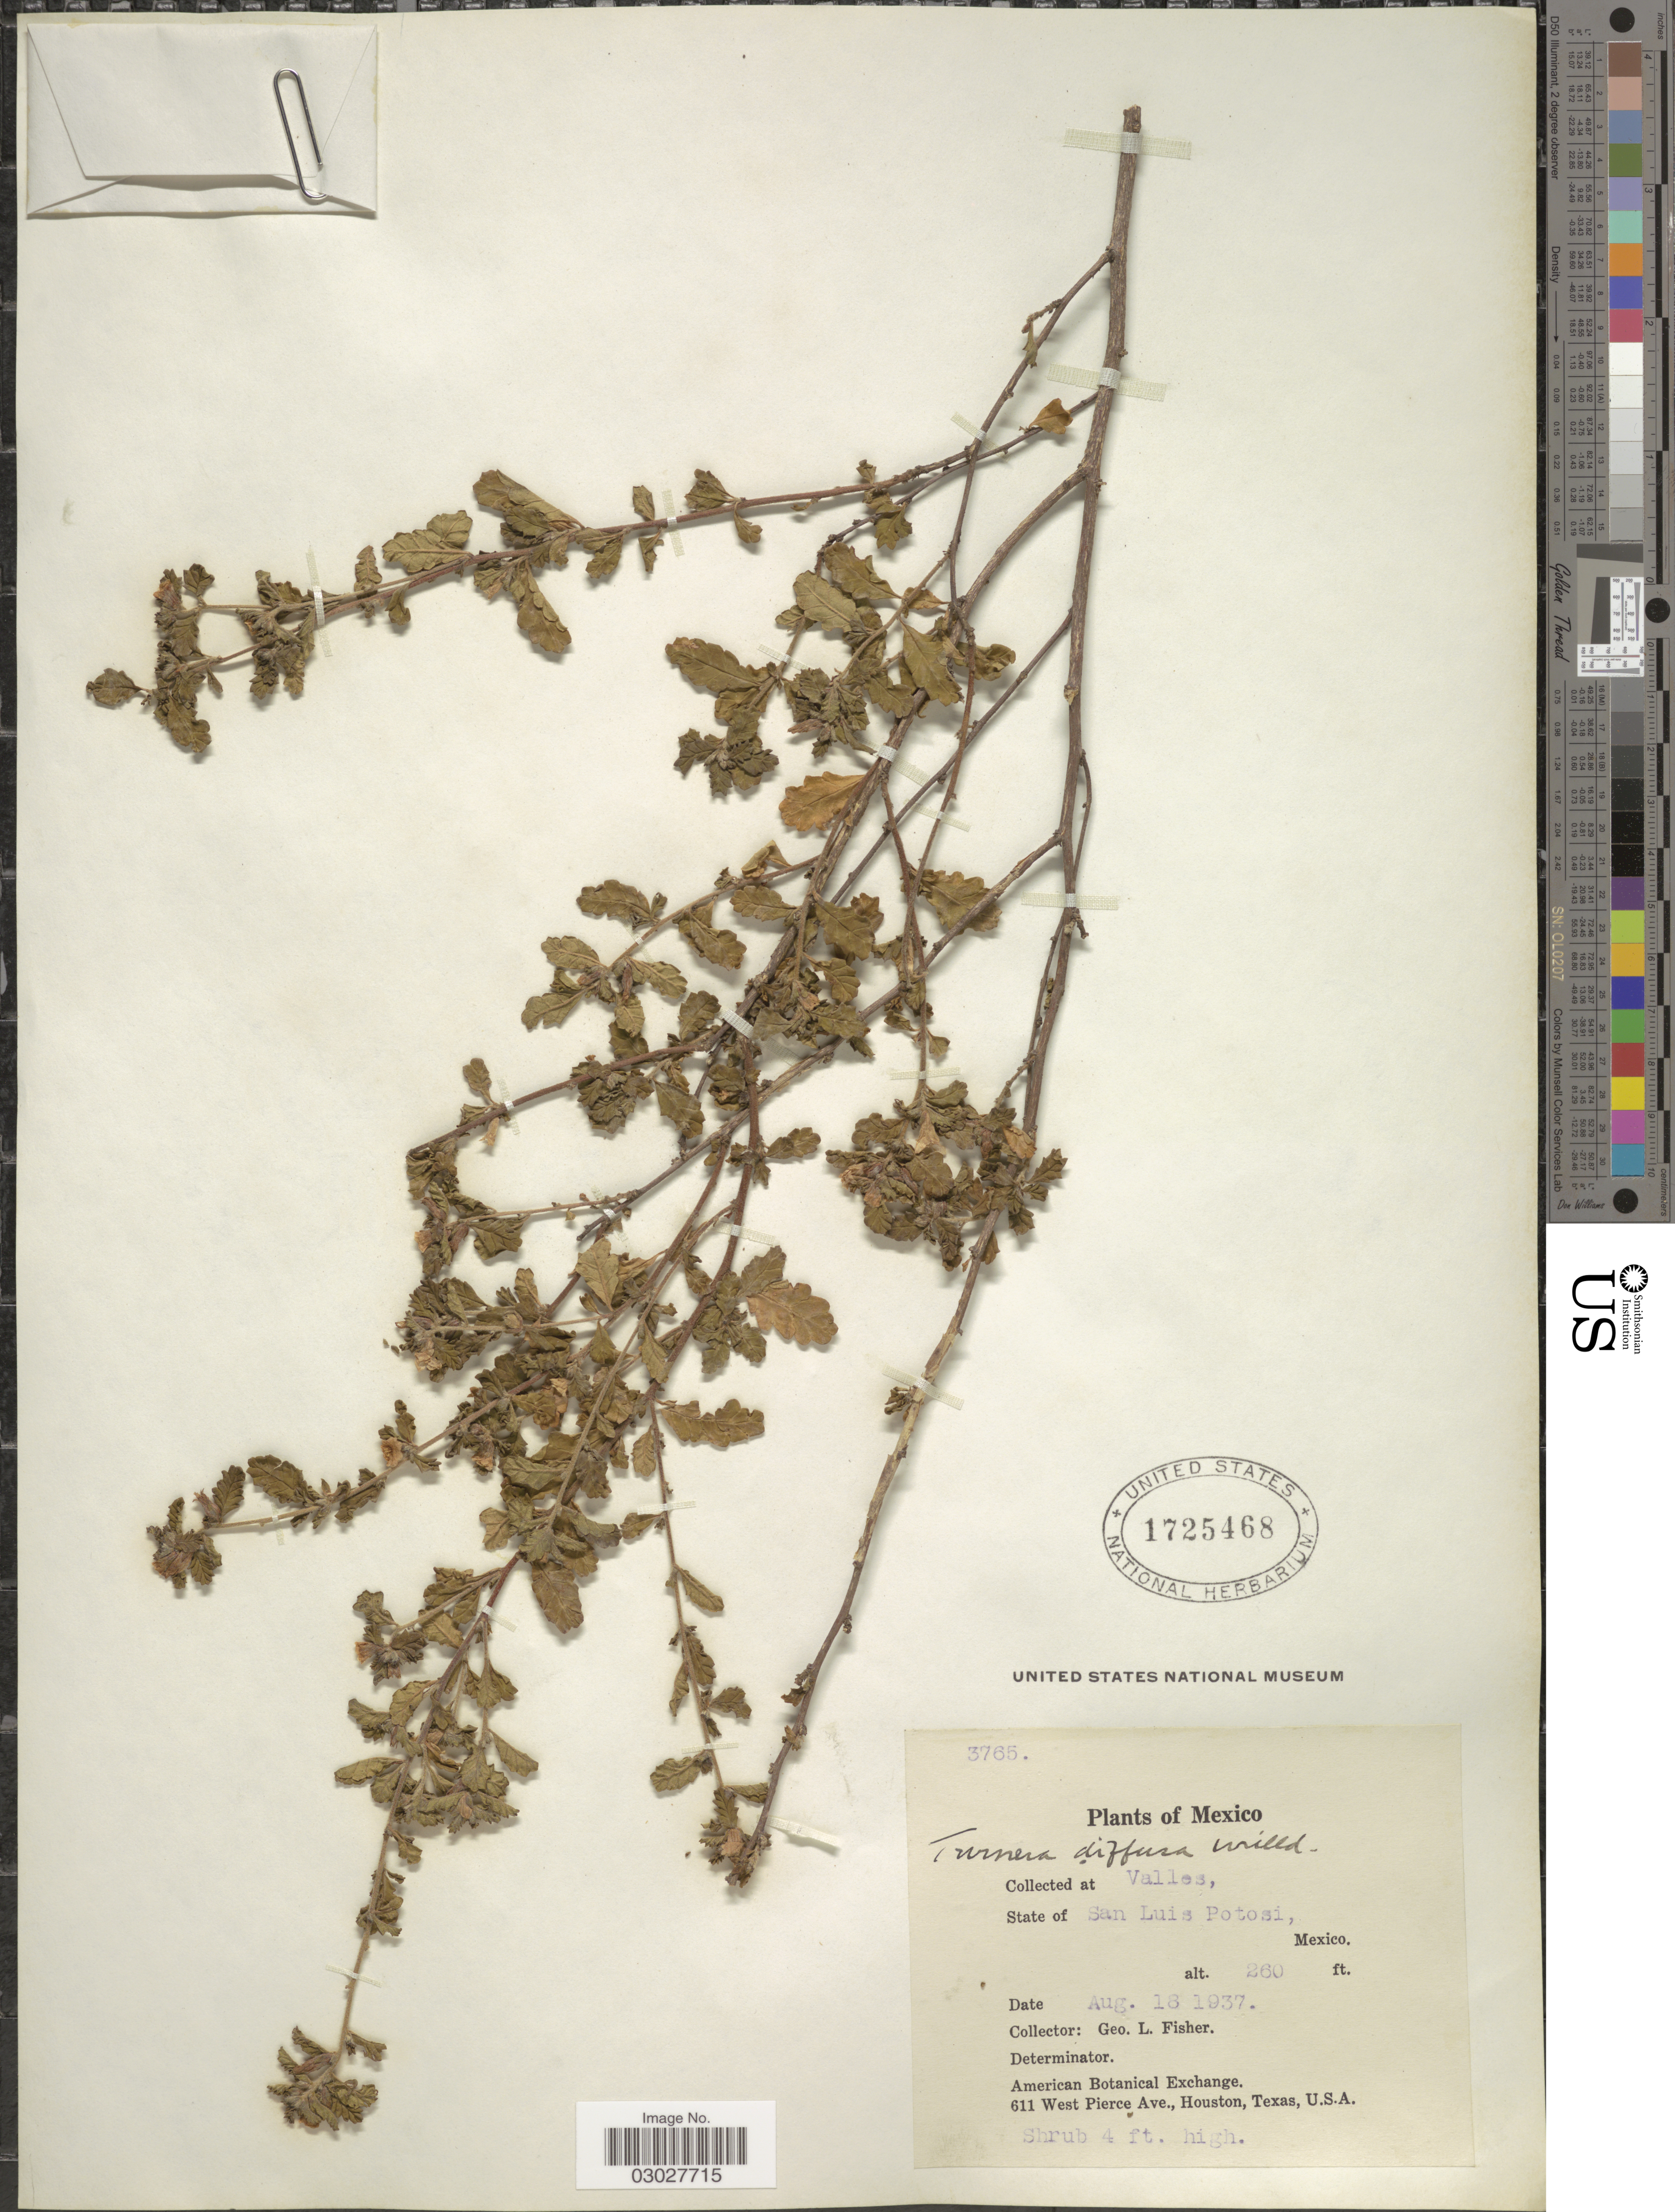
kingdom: Plantae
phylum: Tracheophyta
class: Magnoliopsida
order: Malpighiales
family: Turneraceae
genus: Turnera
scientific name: Turnera diffusa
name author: Willd. ex Schult.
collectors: G. L. Fisher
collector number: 3765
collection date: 1937-08-18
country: Mexico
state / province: San Luis Potosí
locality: Valles.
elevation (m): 79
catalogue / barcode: US 1725468